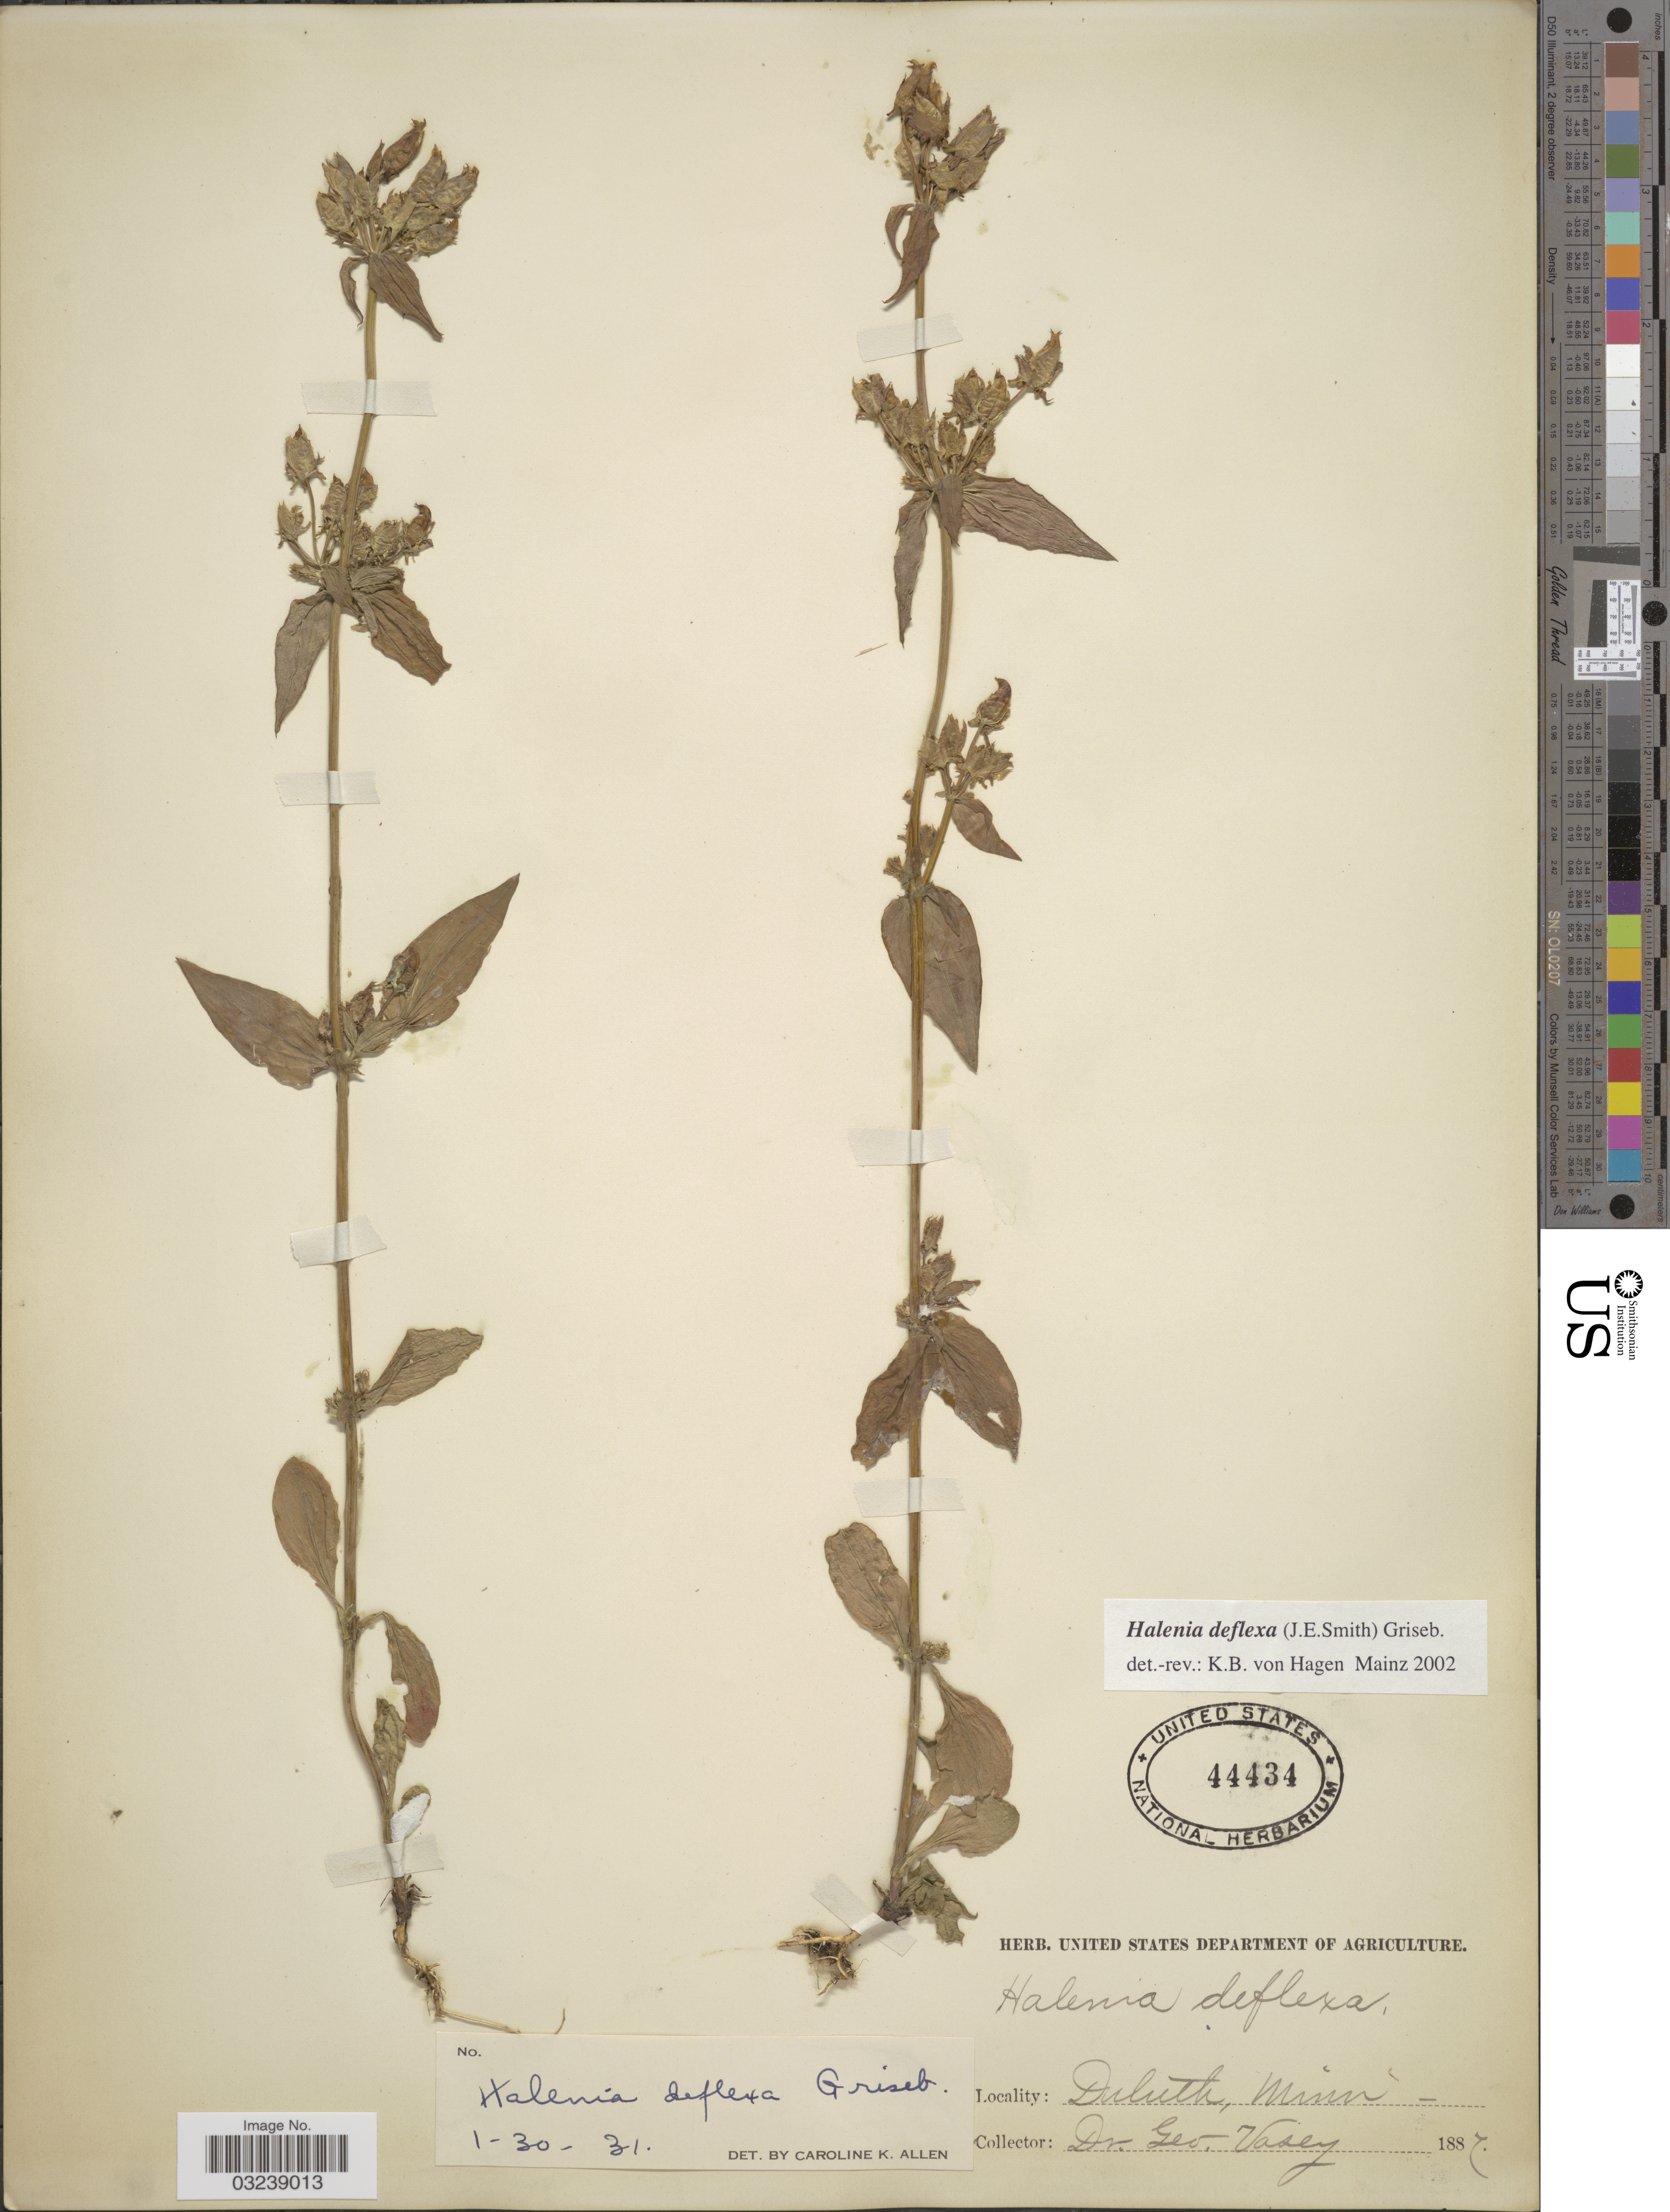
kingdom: Plantae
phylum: Tracheophyta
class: Magnoliopsida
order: Gentianales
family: Gentianaceae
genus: Halenia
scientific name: Halenia deflexa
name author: (Sm.) Griseb.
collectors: G. Vasey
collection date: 1887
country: United States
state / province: Minnesota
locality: Duluth, Minn.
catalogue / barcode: US 44434